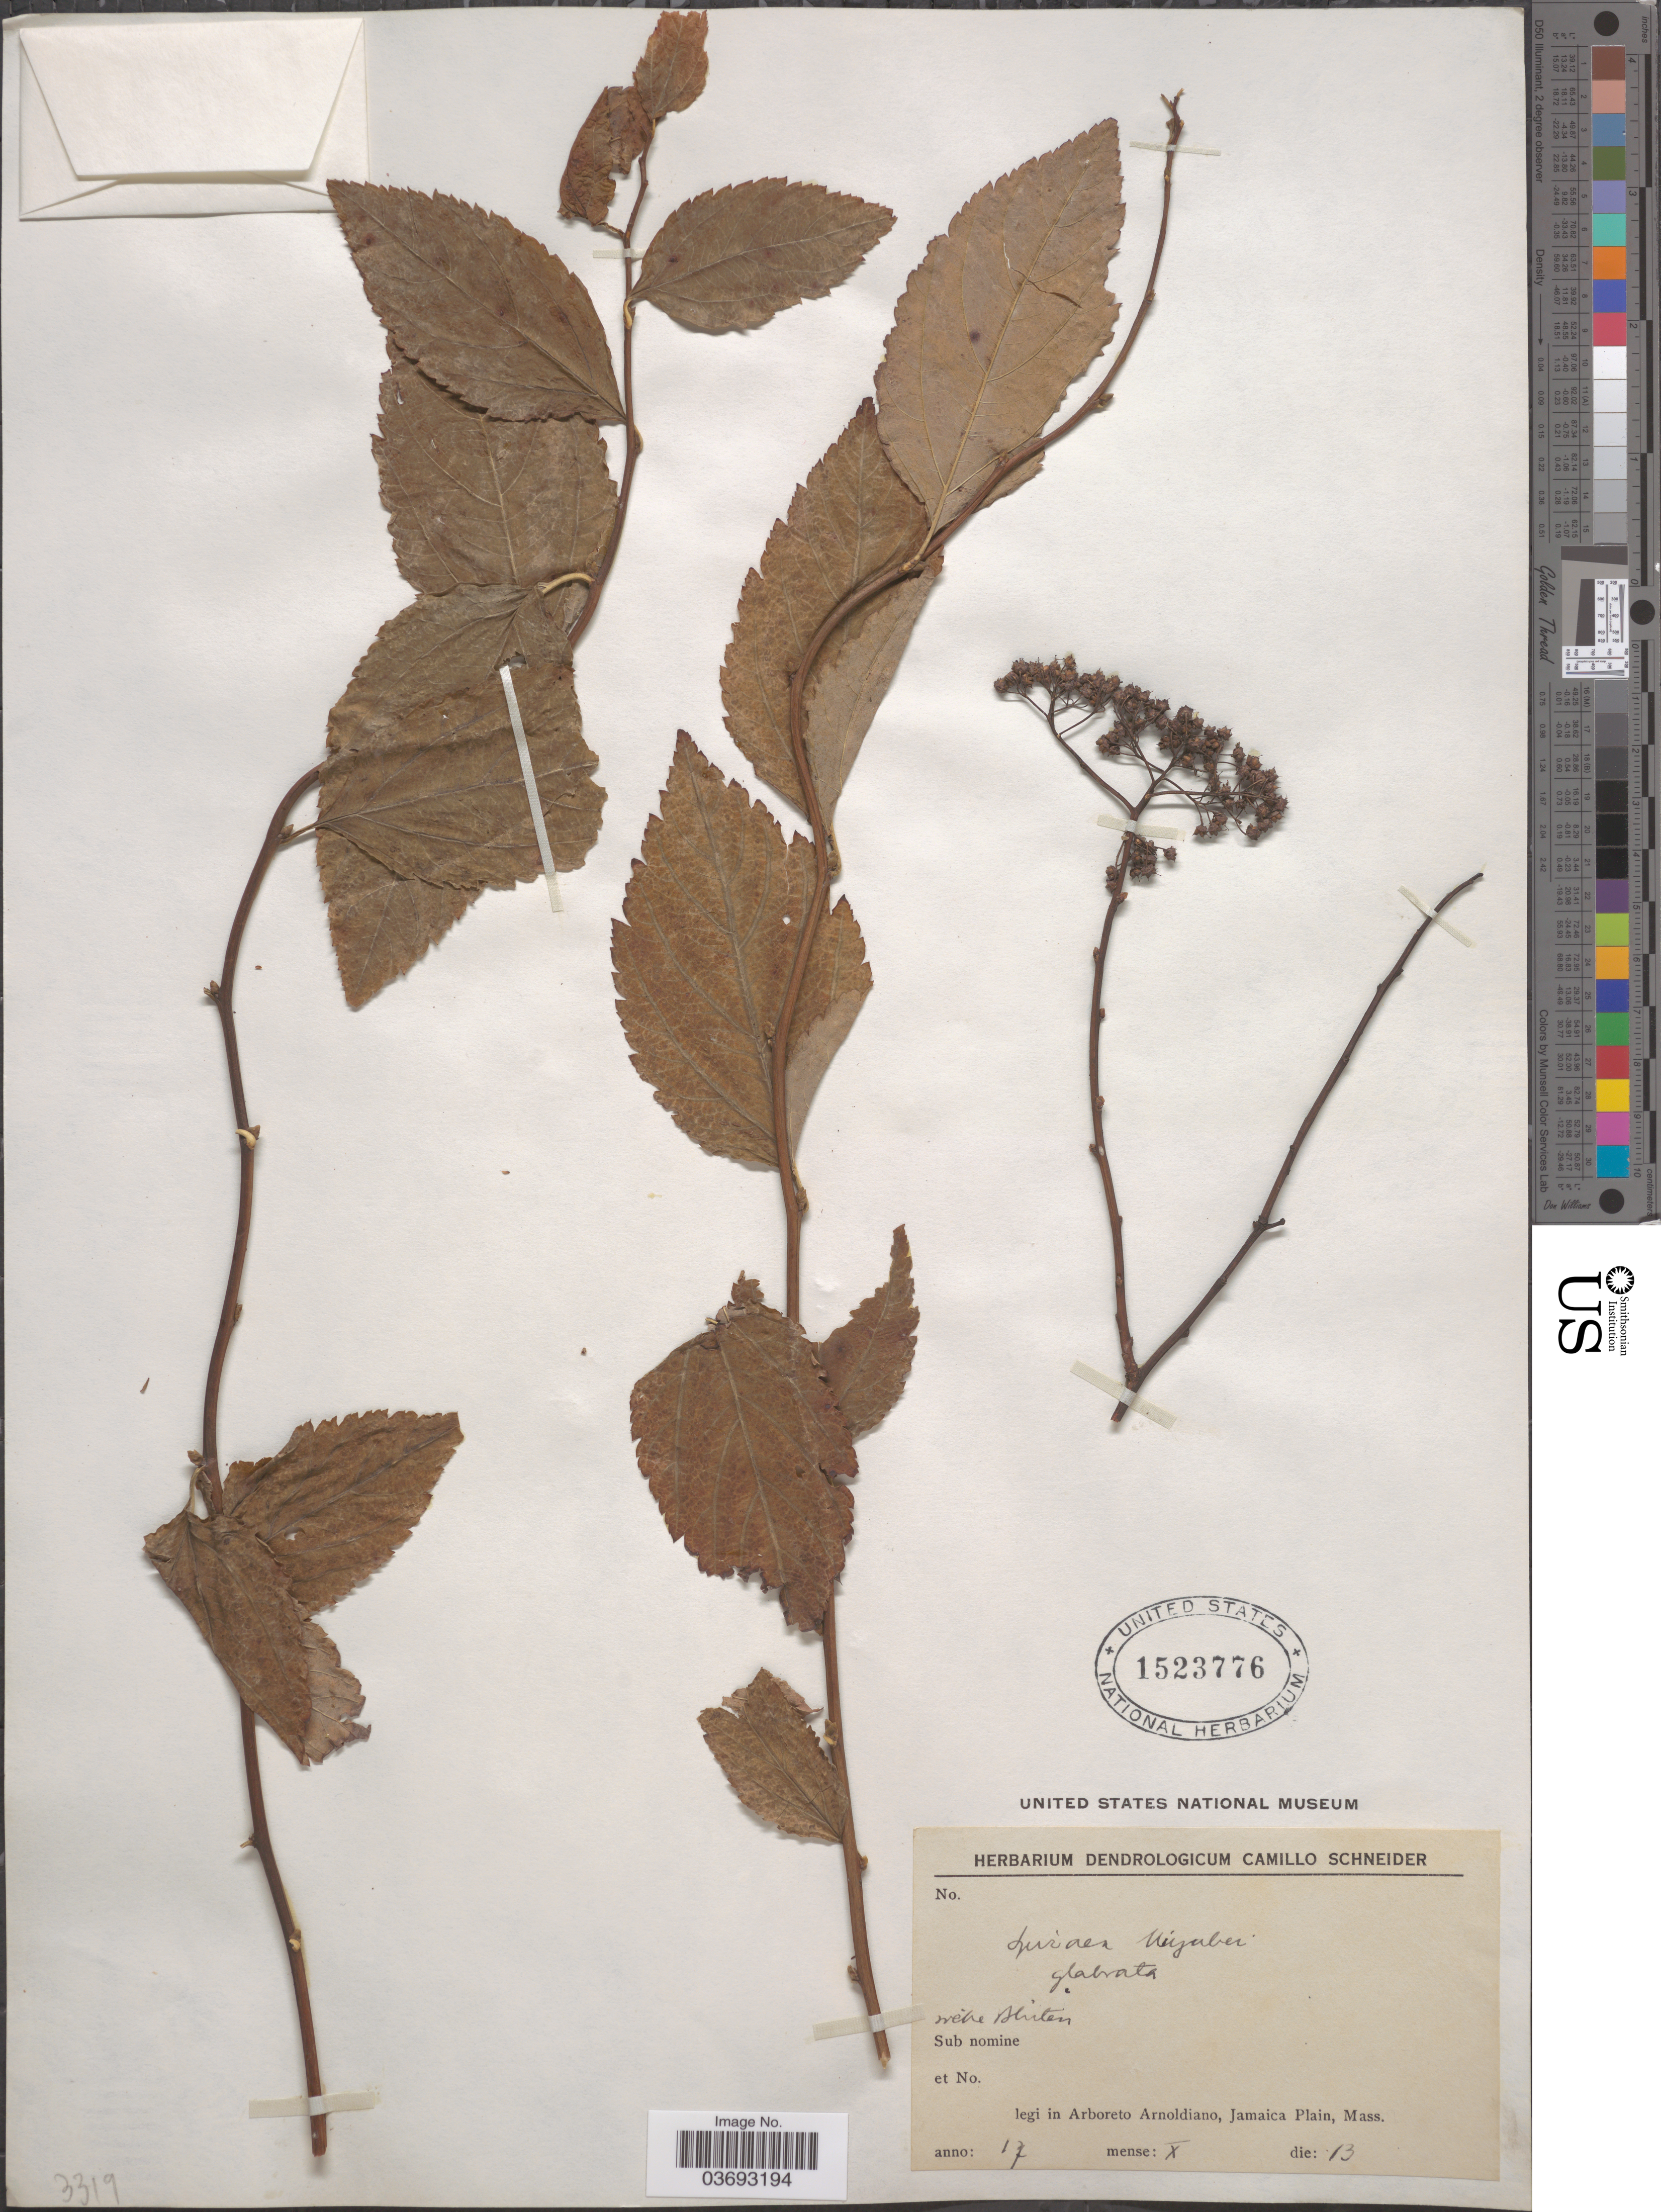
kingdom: Plantae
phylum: Tracheophyta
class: Magnoliopsida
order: Rosales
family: Rosaceae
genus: Spiraea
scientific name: Spiraea miyabei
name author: Koidz.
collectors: ex herb. Dendrologicum C. Schneider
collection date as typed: Transcribed d/m/y: 13/10/17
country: United States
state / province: Massachusetts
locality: Arboreto Arnoldiano, Jamaica Plain.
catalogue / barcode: US 1523776